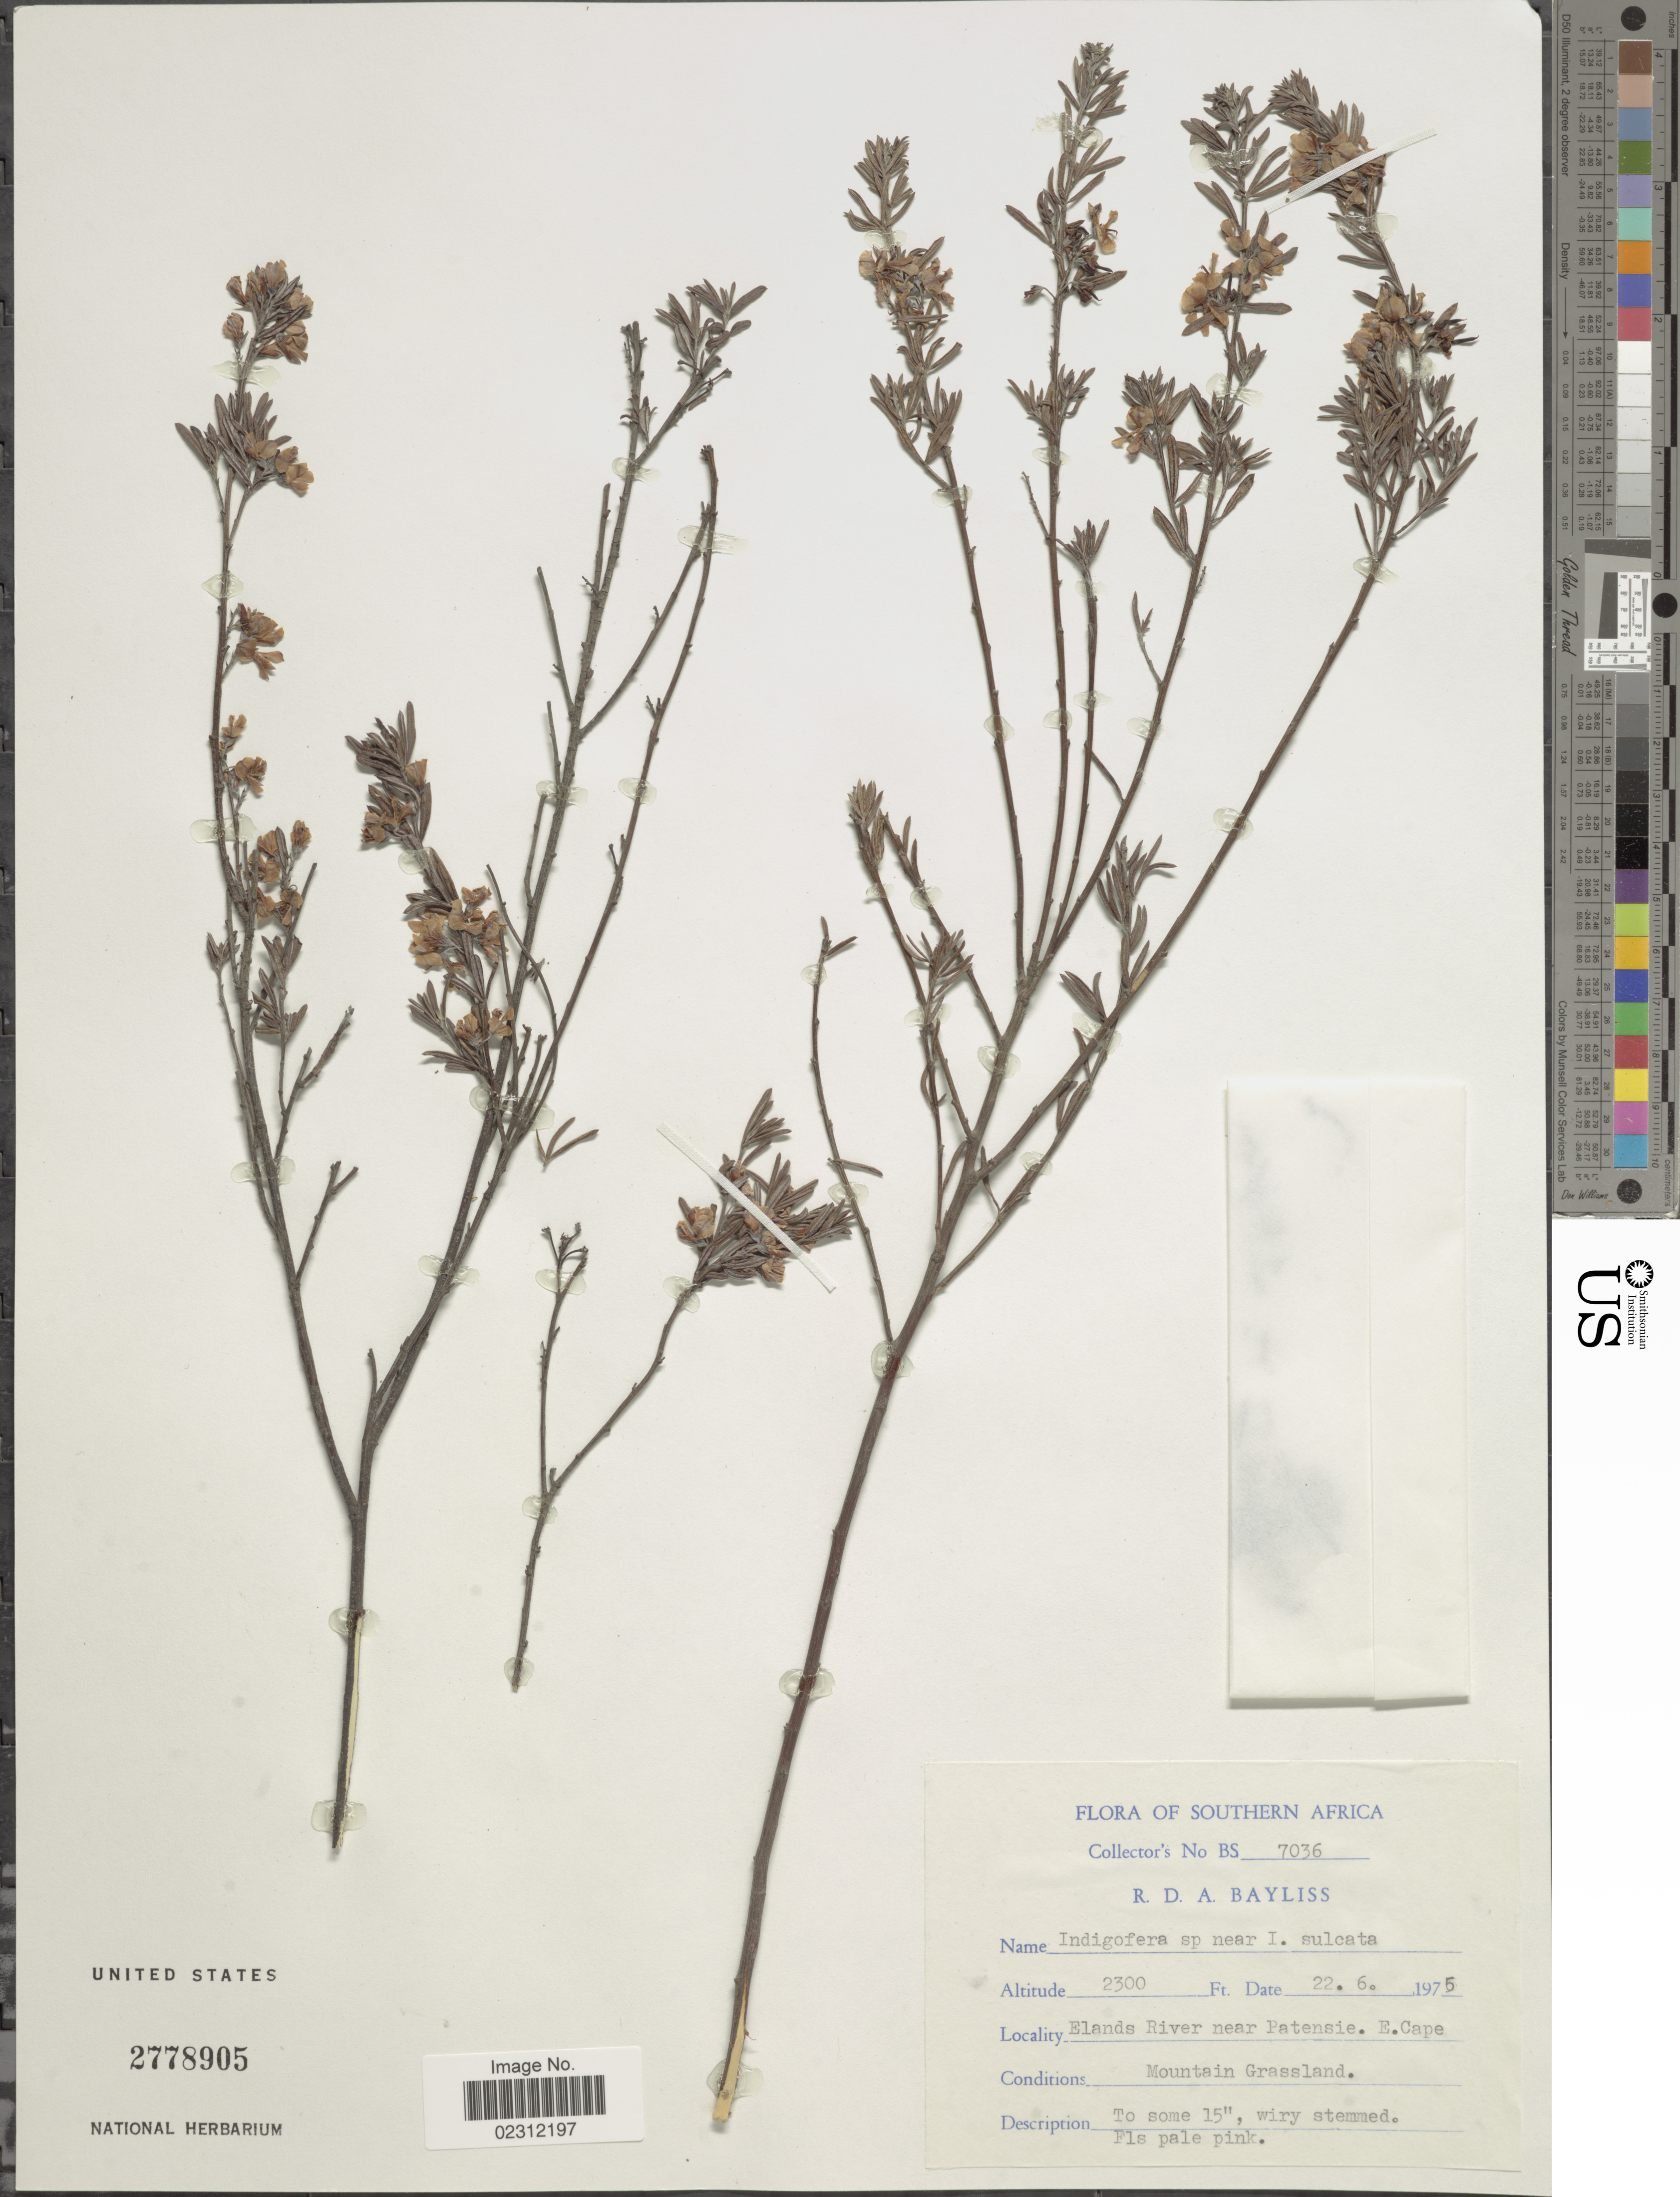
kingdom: Plantae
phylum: Tracheophyta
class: Magnoliopsida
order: Fabales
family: Fabaceae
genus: Indigofera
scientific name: Indigofera sulcata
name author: DC.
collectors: R. Bayliss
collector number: BS 7036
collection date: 1975-06-22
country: South Africa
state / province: Eastern Cape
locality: Elands River near Patensie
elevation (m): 701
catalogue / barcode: US 2778905